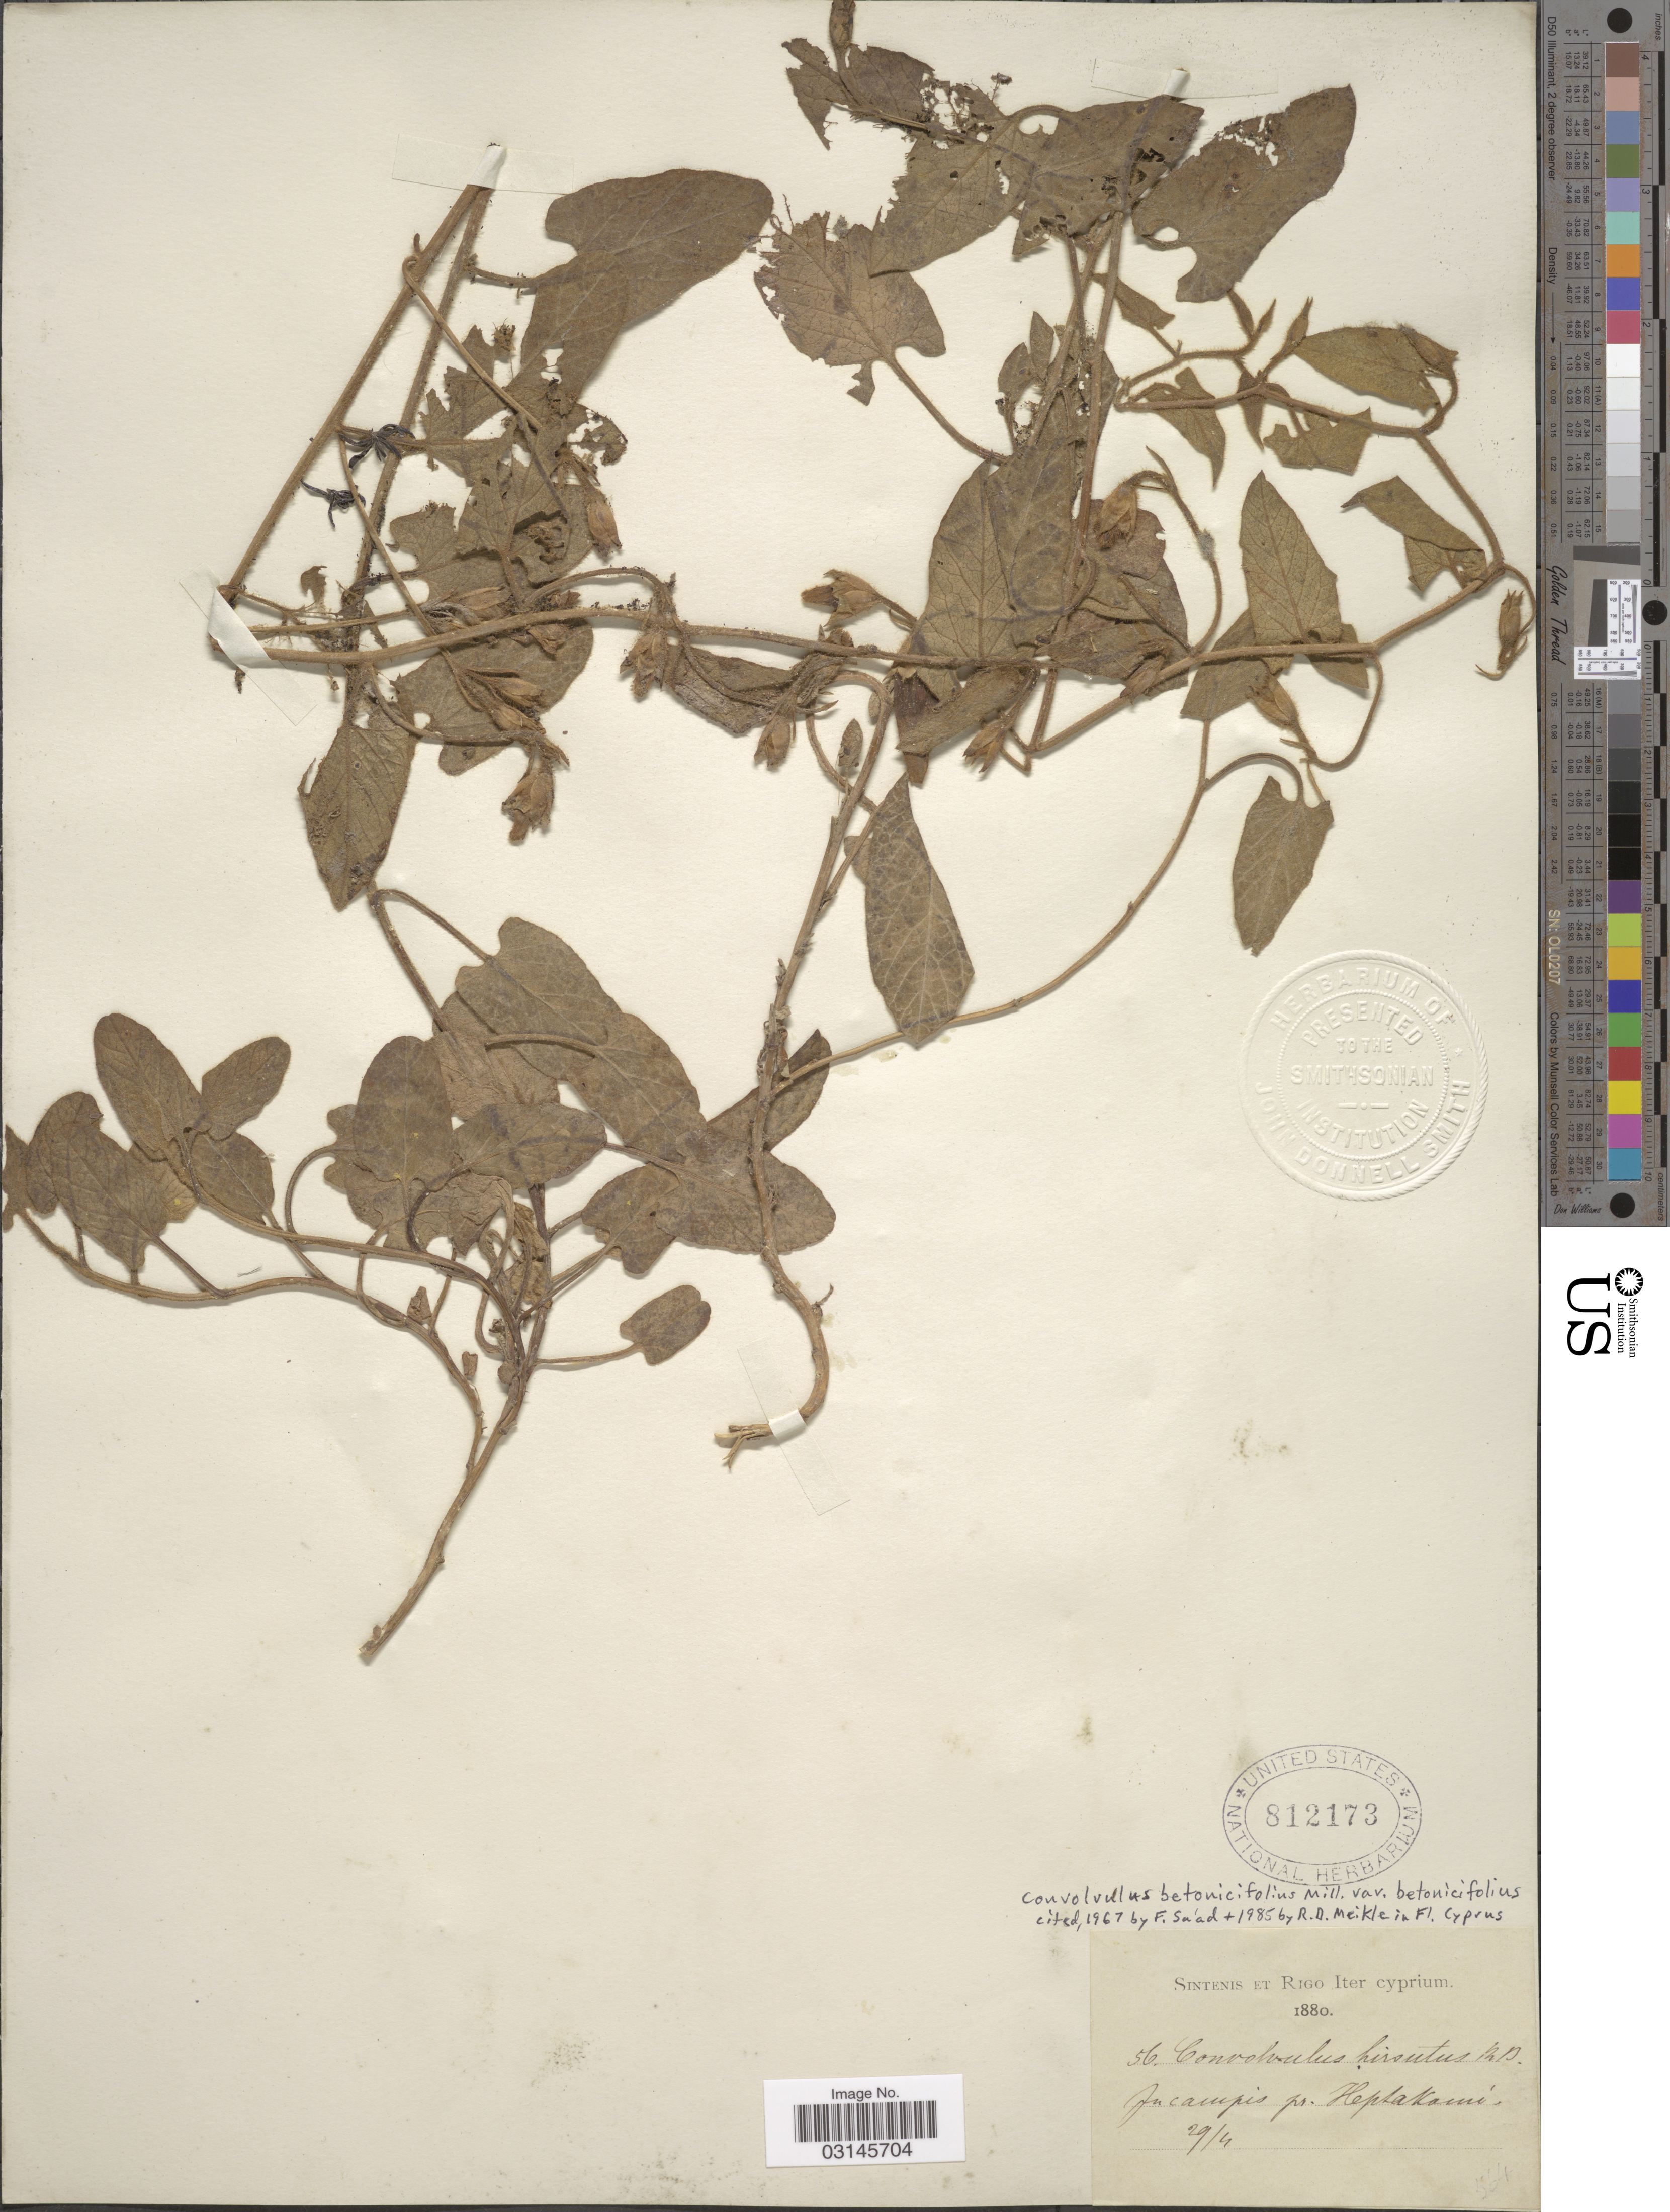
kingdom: Plantae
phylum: Tracheophyta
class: Magnoliopsida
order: Solanales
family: Convolvulaceae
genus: Convolvulus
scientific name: Convolvulus betonicifolius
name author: Mill.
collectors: -. Sintenis & -- Rigo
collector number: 56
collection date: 1880-04-29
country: Cyprus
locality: Iter Cyprium. In campis pr. Heptakami.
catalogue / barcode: US 812173